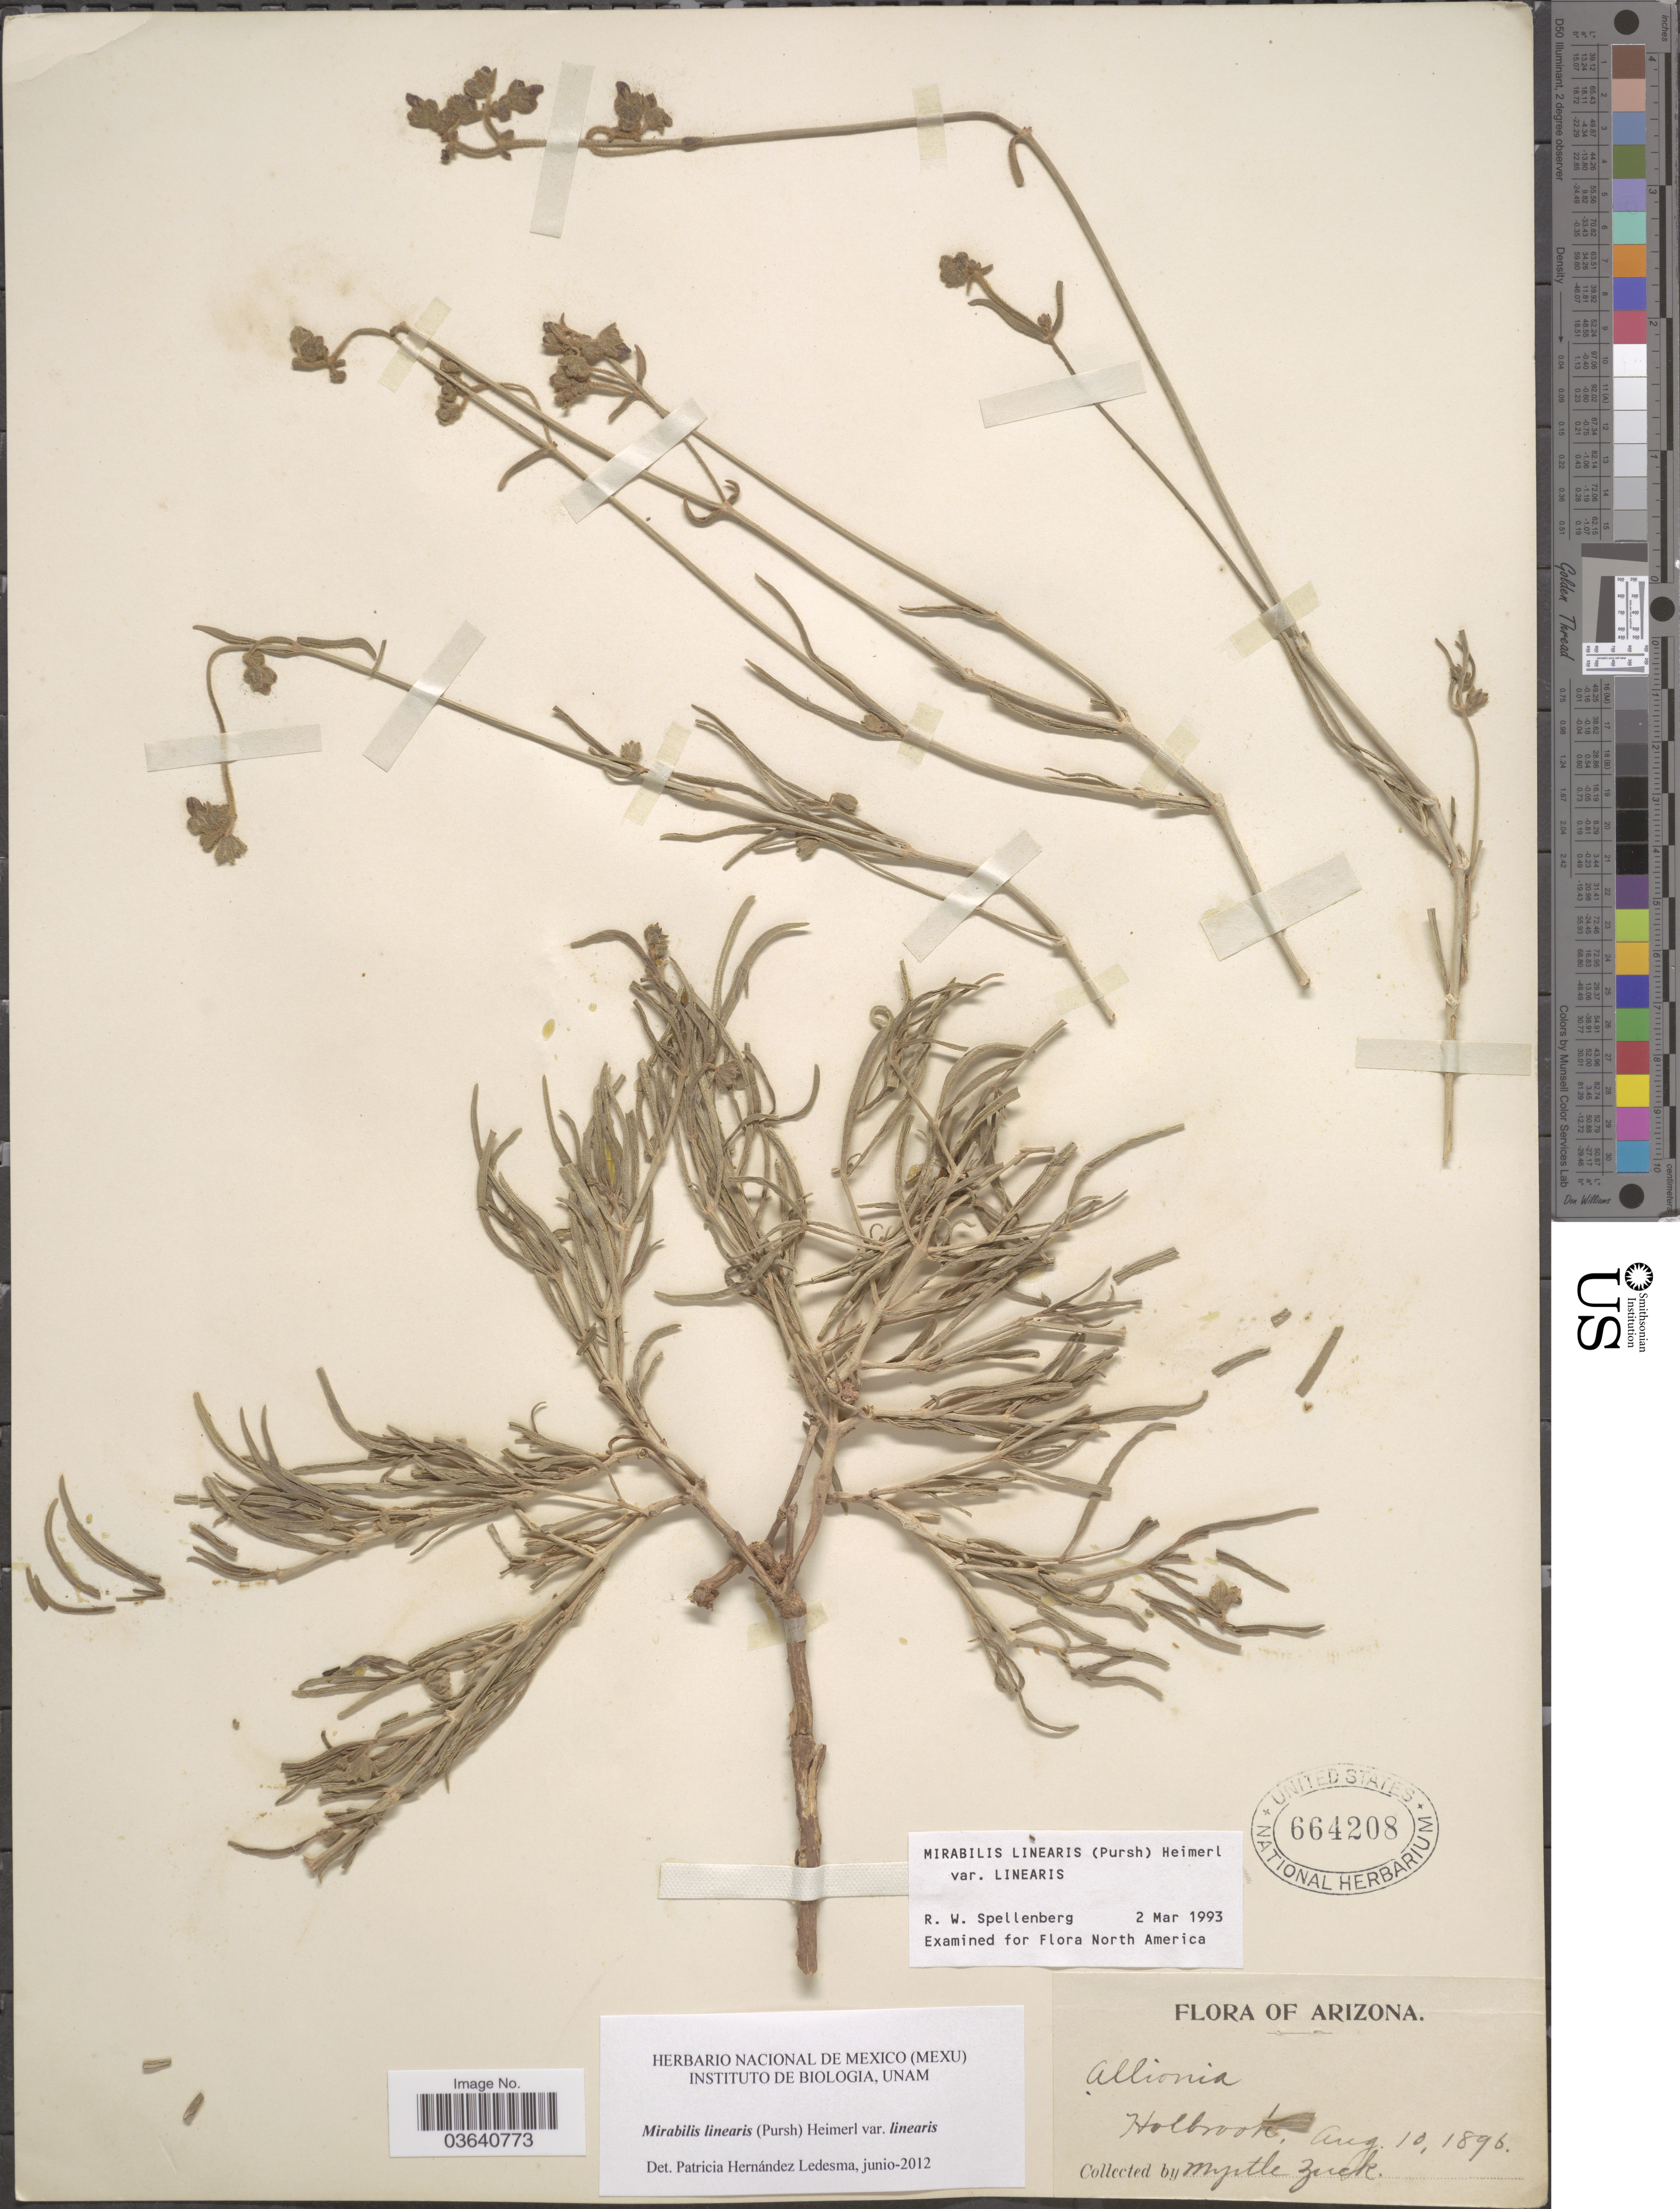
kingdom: Plantae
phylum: Tracheophyta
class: Magnoliopsida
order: Caryophyllales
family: Nyctaginaceae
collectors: M. Zuck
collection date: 1896-08-10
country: United States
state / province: Arizona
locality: Holbrook.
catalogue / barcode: US 664208